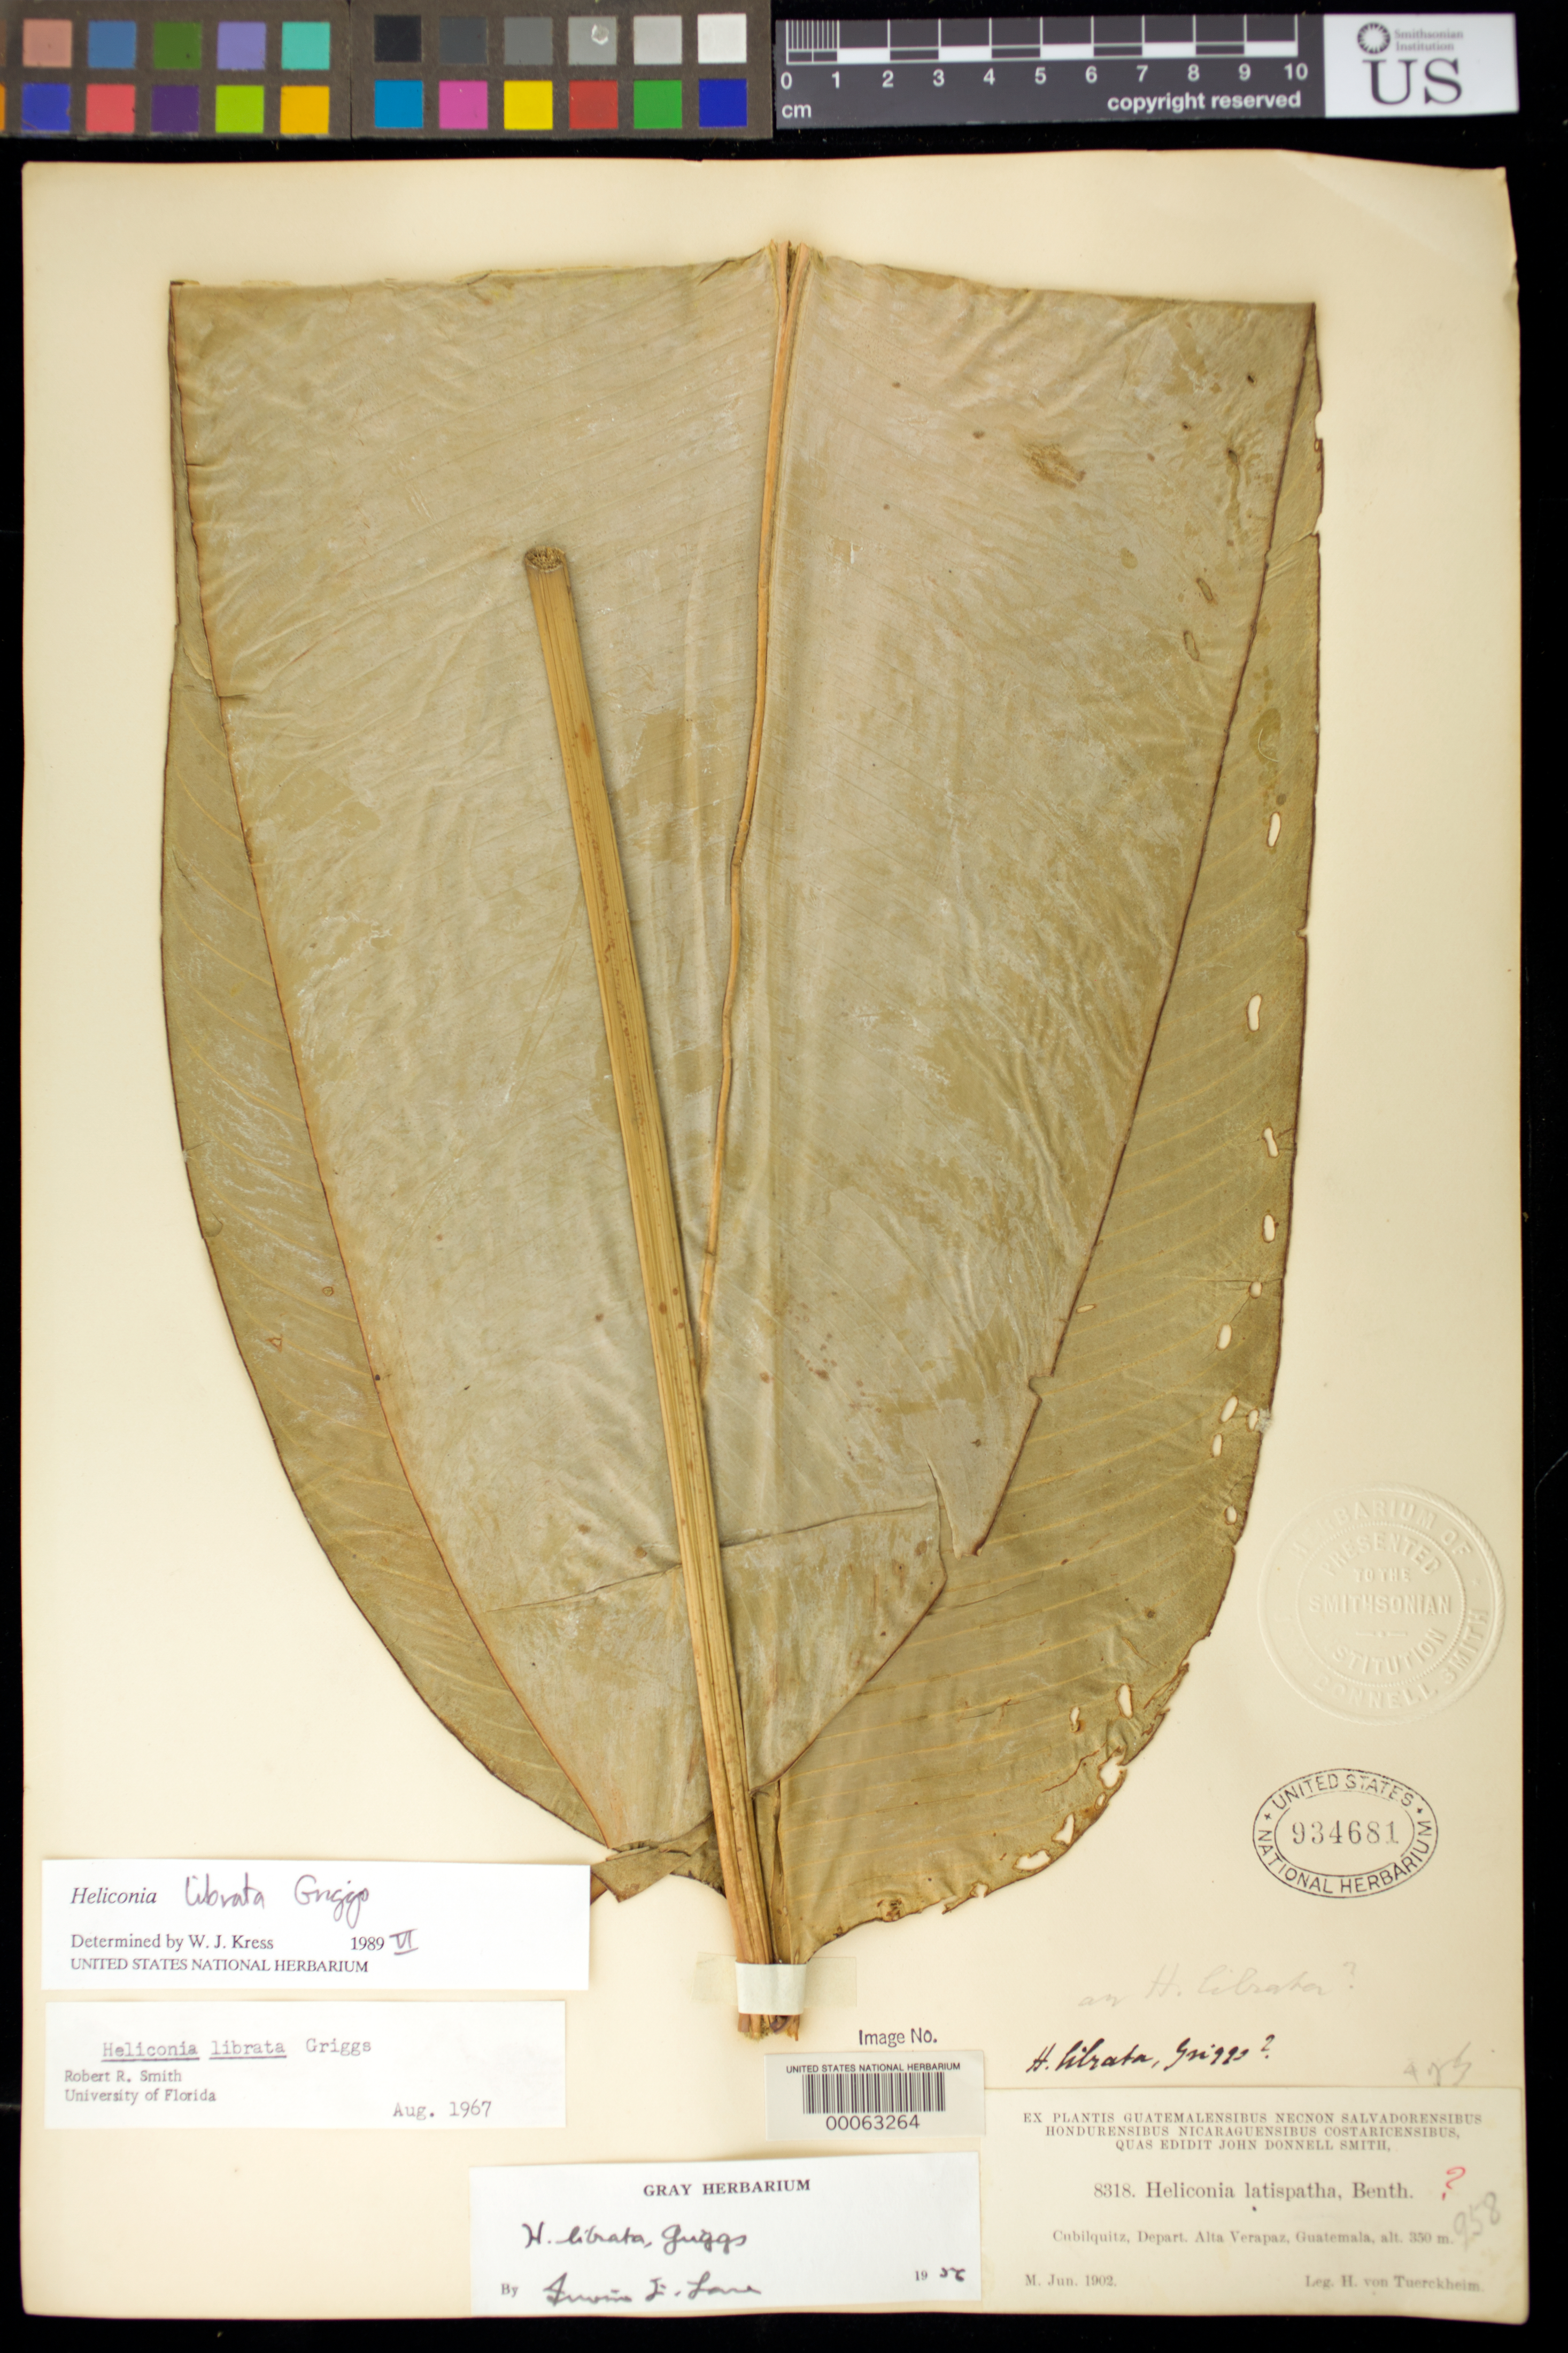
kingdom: Plantae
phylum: Tracheophyta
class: Liliopsida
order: Zingiberales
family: Heliconiaceae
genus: Heliconia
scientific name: Heliconia librata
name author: R.F. Griggs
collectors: H. von Türckheim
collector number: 8318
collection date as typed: Jun 1902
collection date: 1902-06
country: Guatemala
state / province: Alta Verapaz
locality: Cubilquitz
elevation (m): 350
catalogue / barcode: US 934681